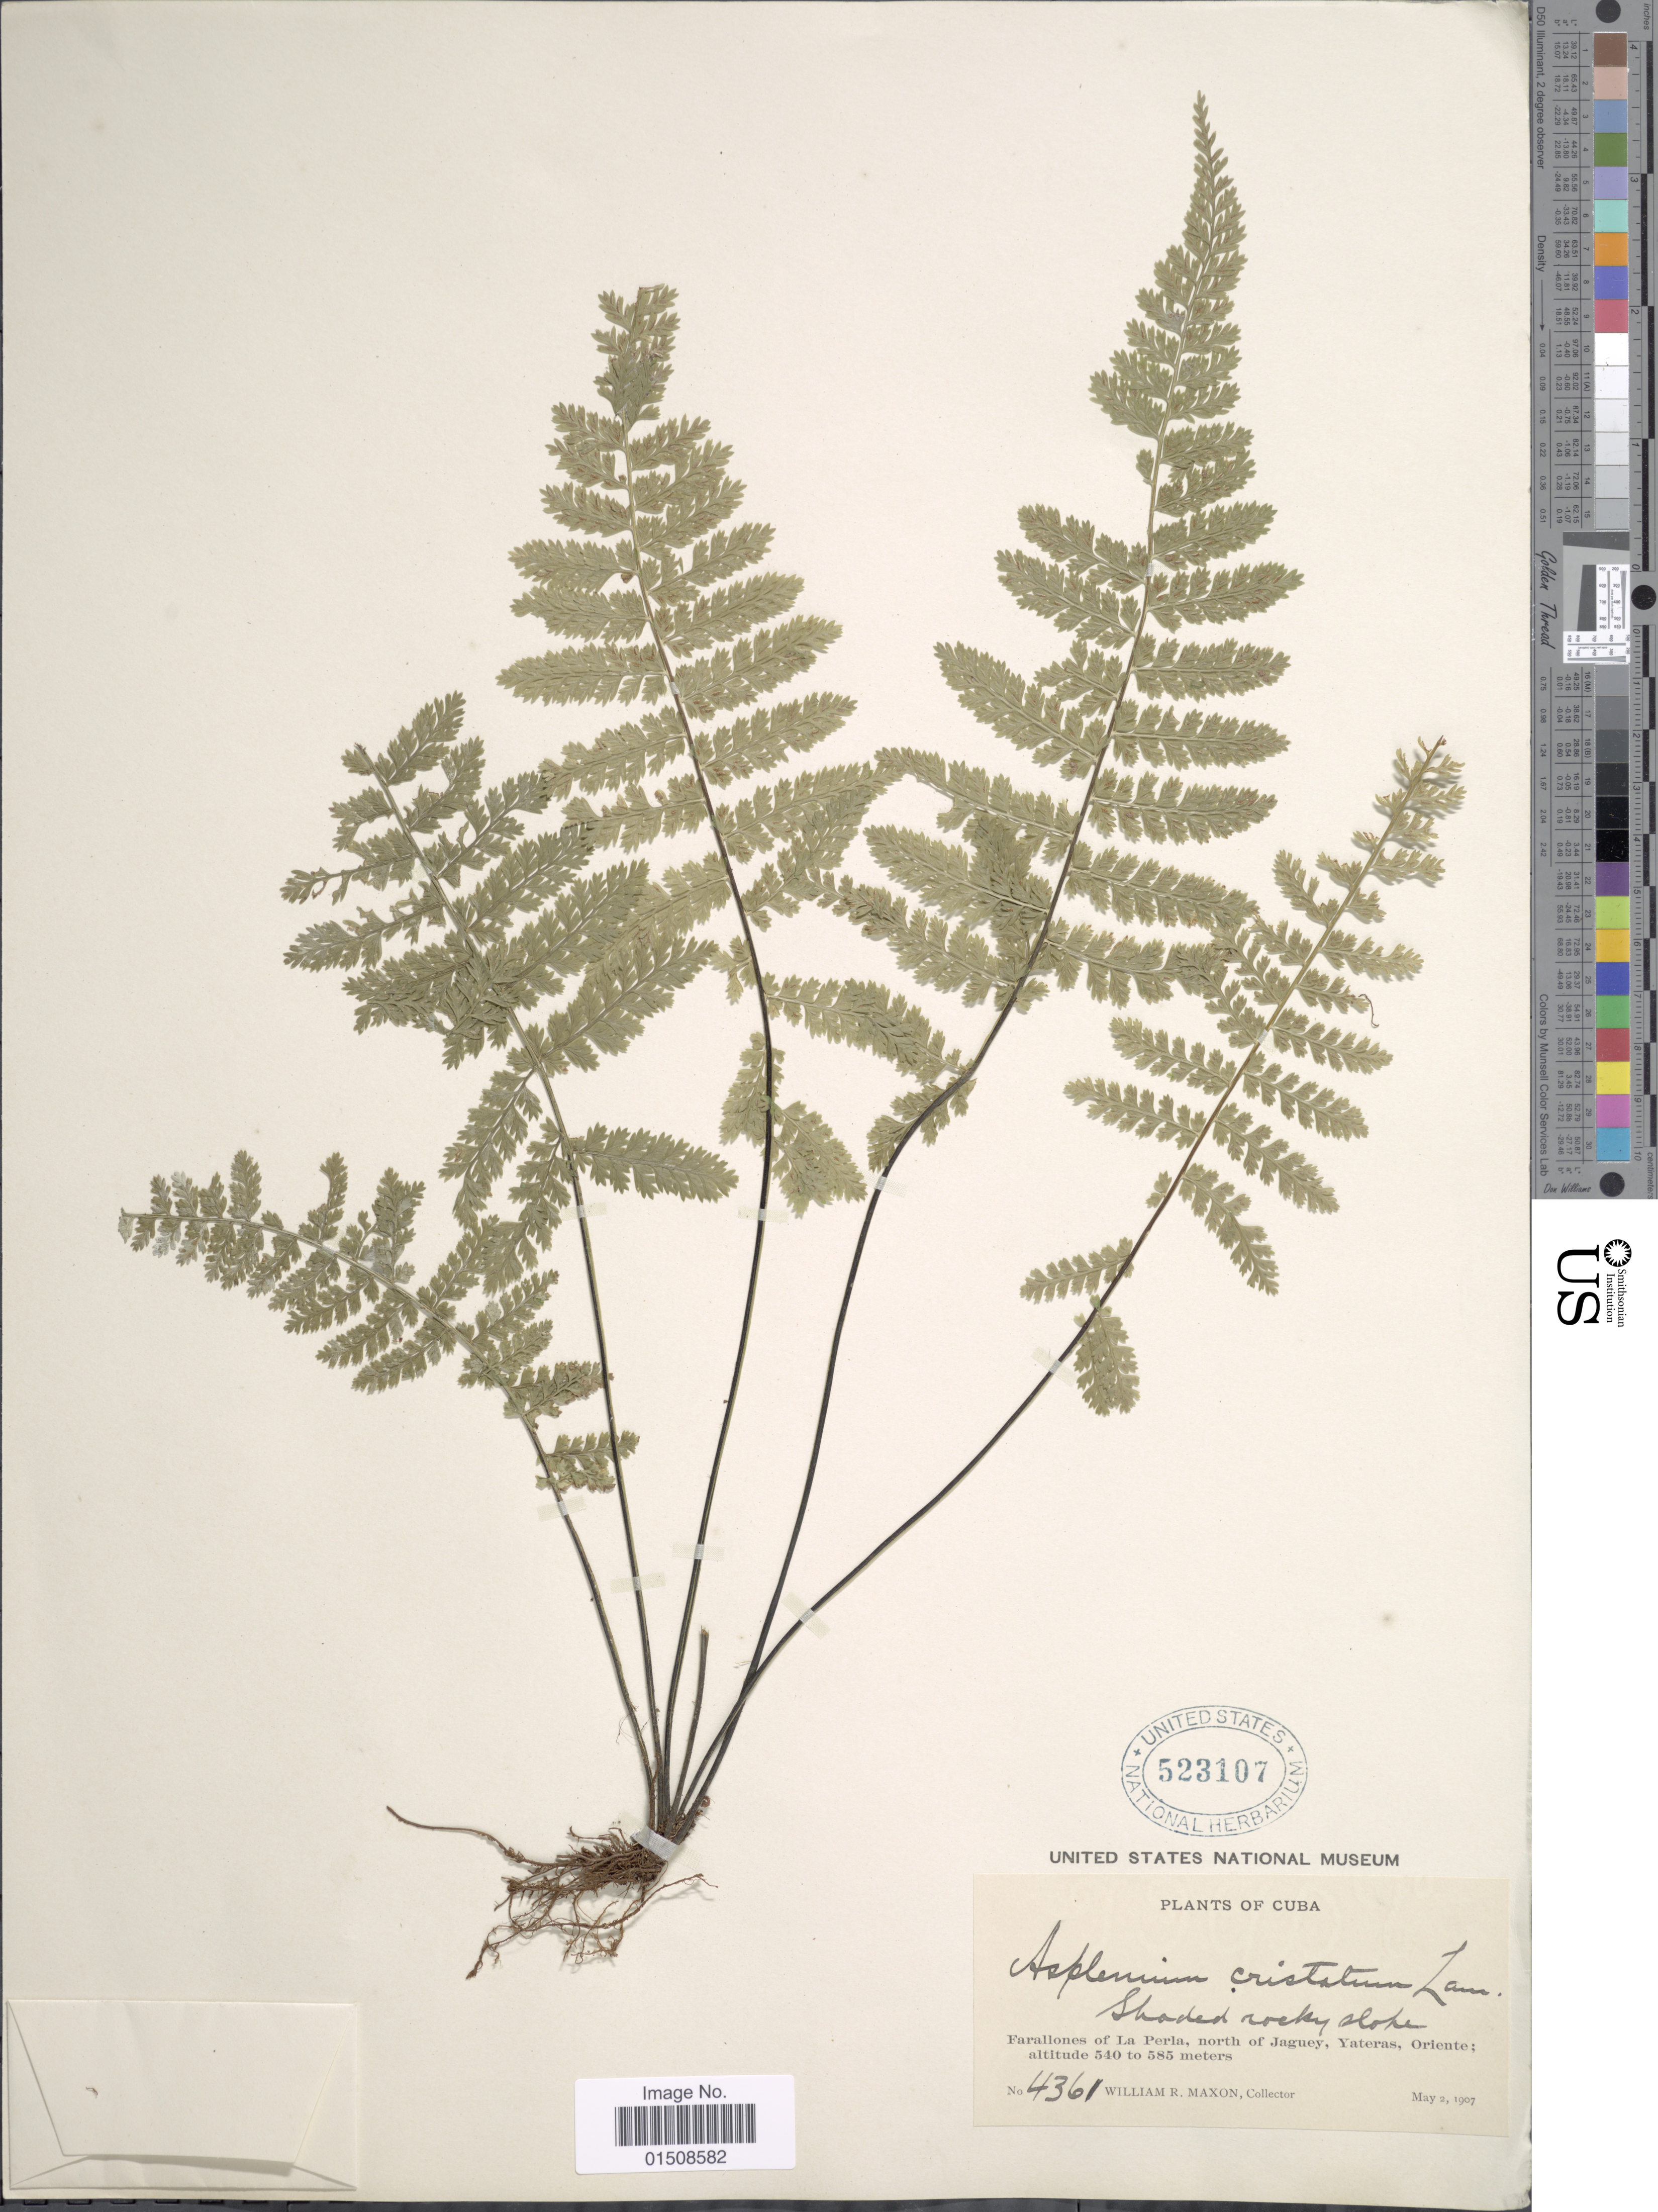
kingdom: Plantae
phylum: Tracheophyta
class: Polypodiopsida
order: Polypodiales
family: Aspleniaceae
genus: Asplenium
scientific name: Asplenium cristatum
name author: Lam.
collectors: W. R. Maxon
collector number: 4361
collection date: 1907-05-02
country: Cuba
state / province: Oriente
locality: Farallones of La Perla, north of Jaguey, Yateras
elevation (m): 540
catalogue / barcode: US 523107